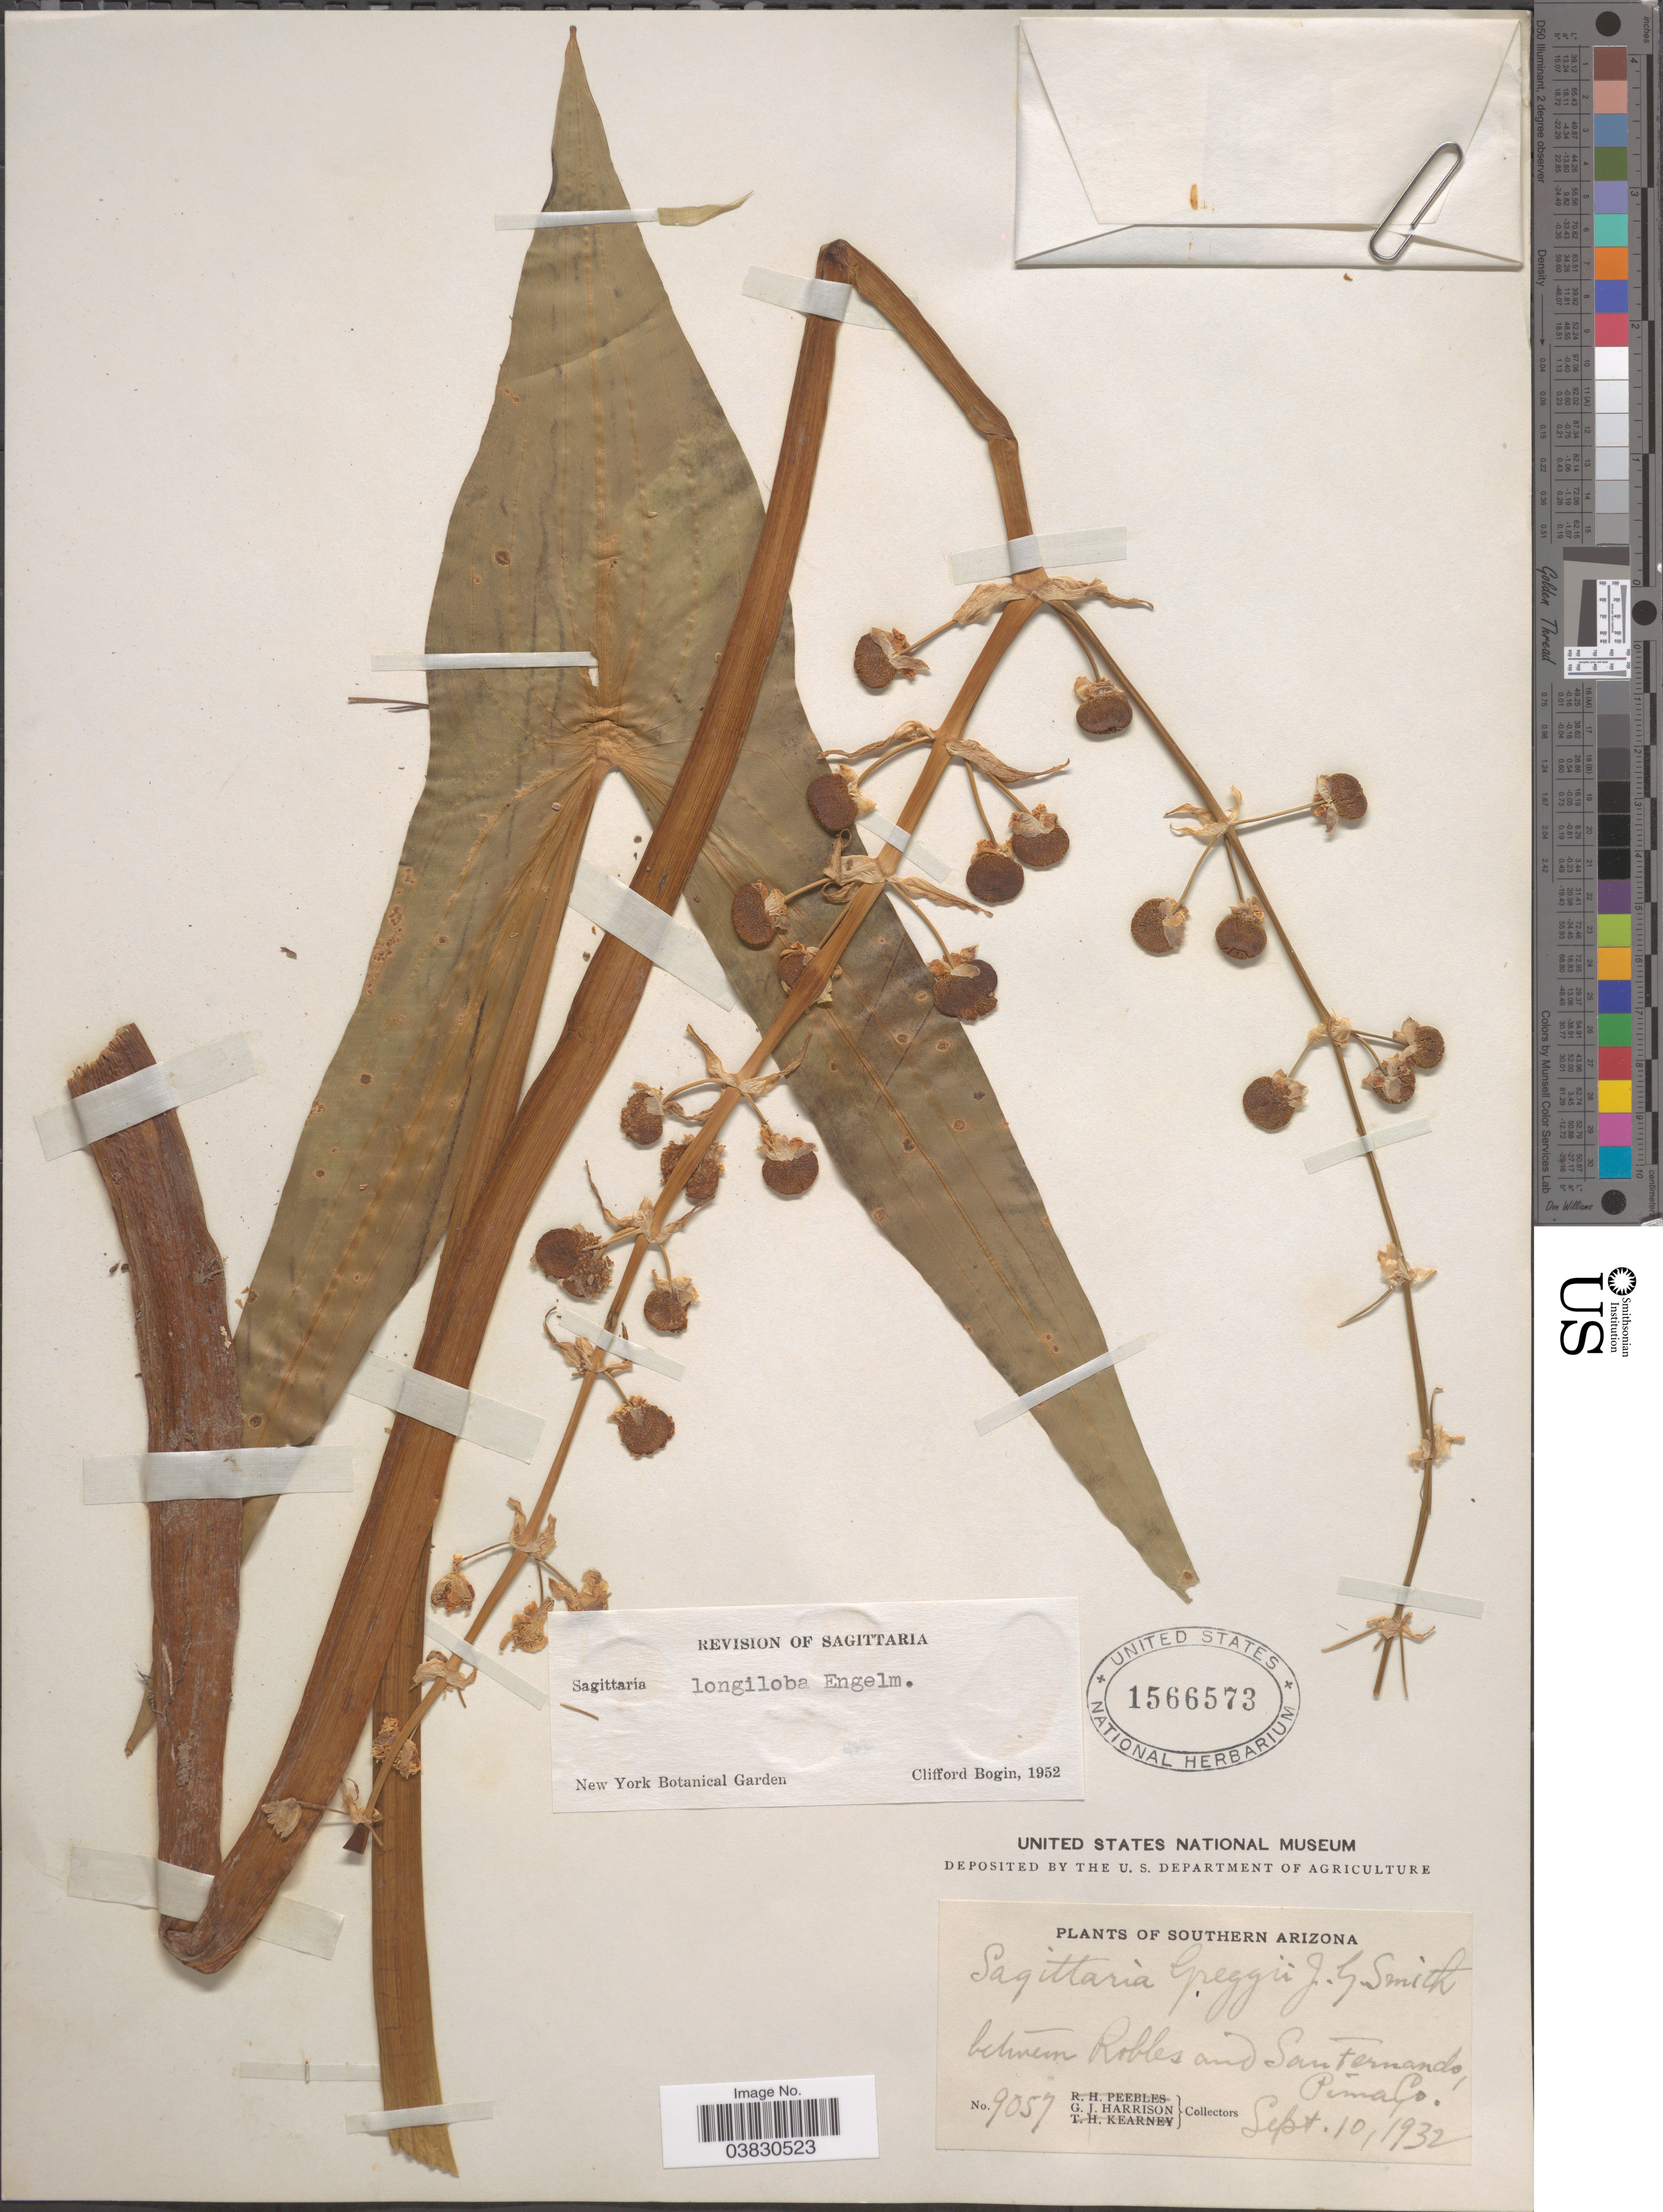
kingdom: Plantae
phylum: Tracheophyta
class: Liliopsida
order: Alismatales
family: Alismataceae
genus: Sagittaria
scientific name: Sagittaria longiloba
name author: Engelm. ex J.G. Sm.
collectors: G. J. Harrison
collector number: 9057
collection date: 1932-09-10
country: United States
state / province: Arizona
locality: Southern Arizona. Between Robles and San Fernando, Pima Co.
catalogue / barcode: US 1566573